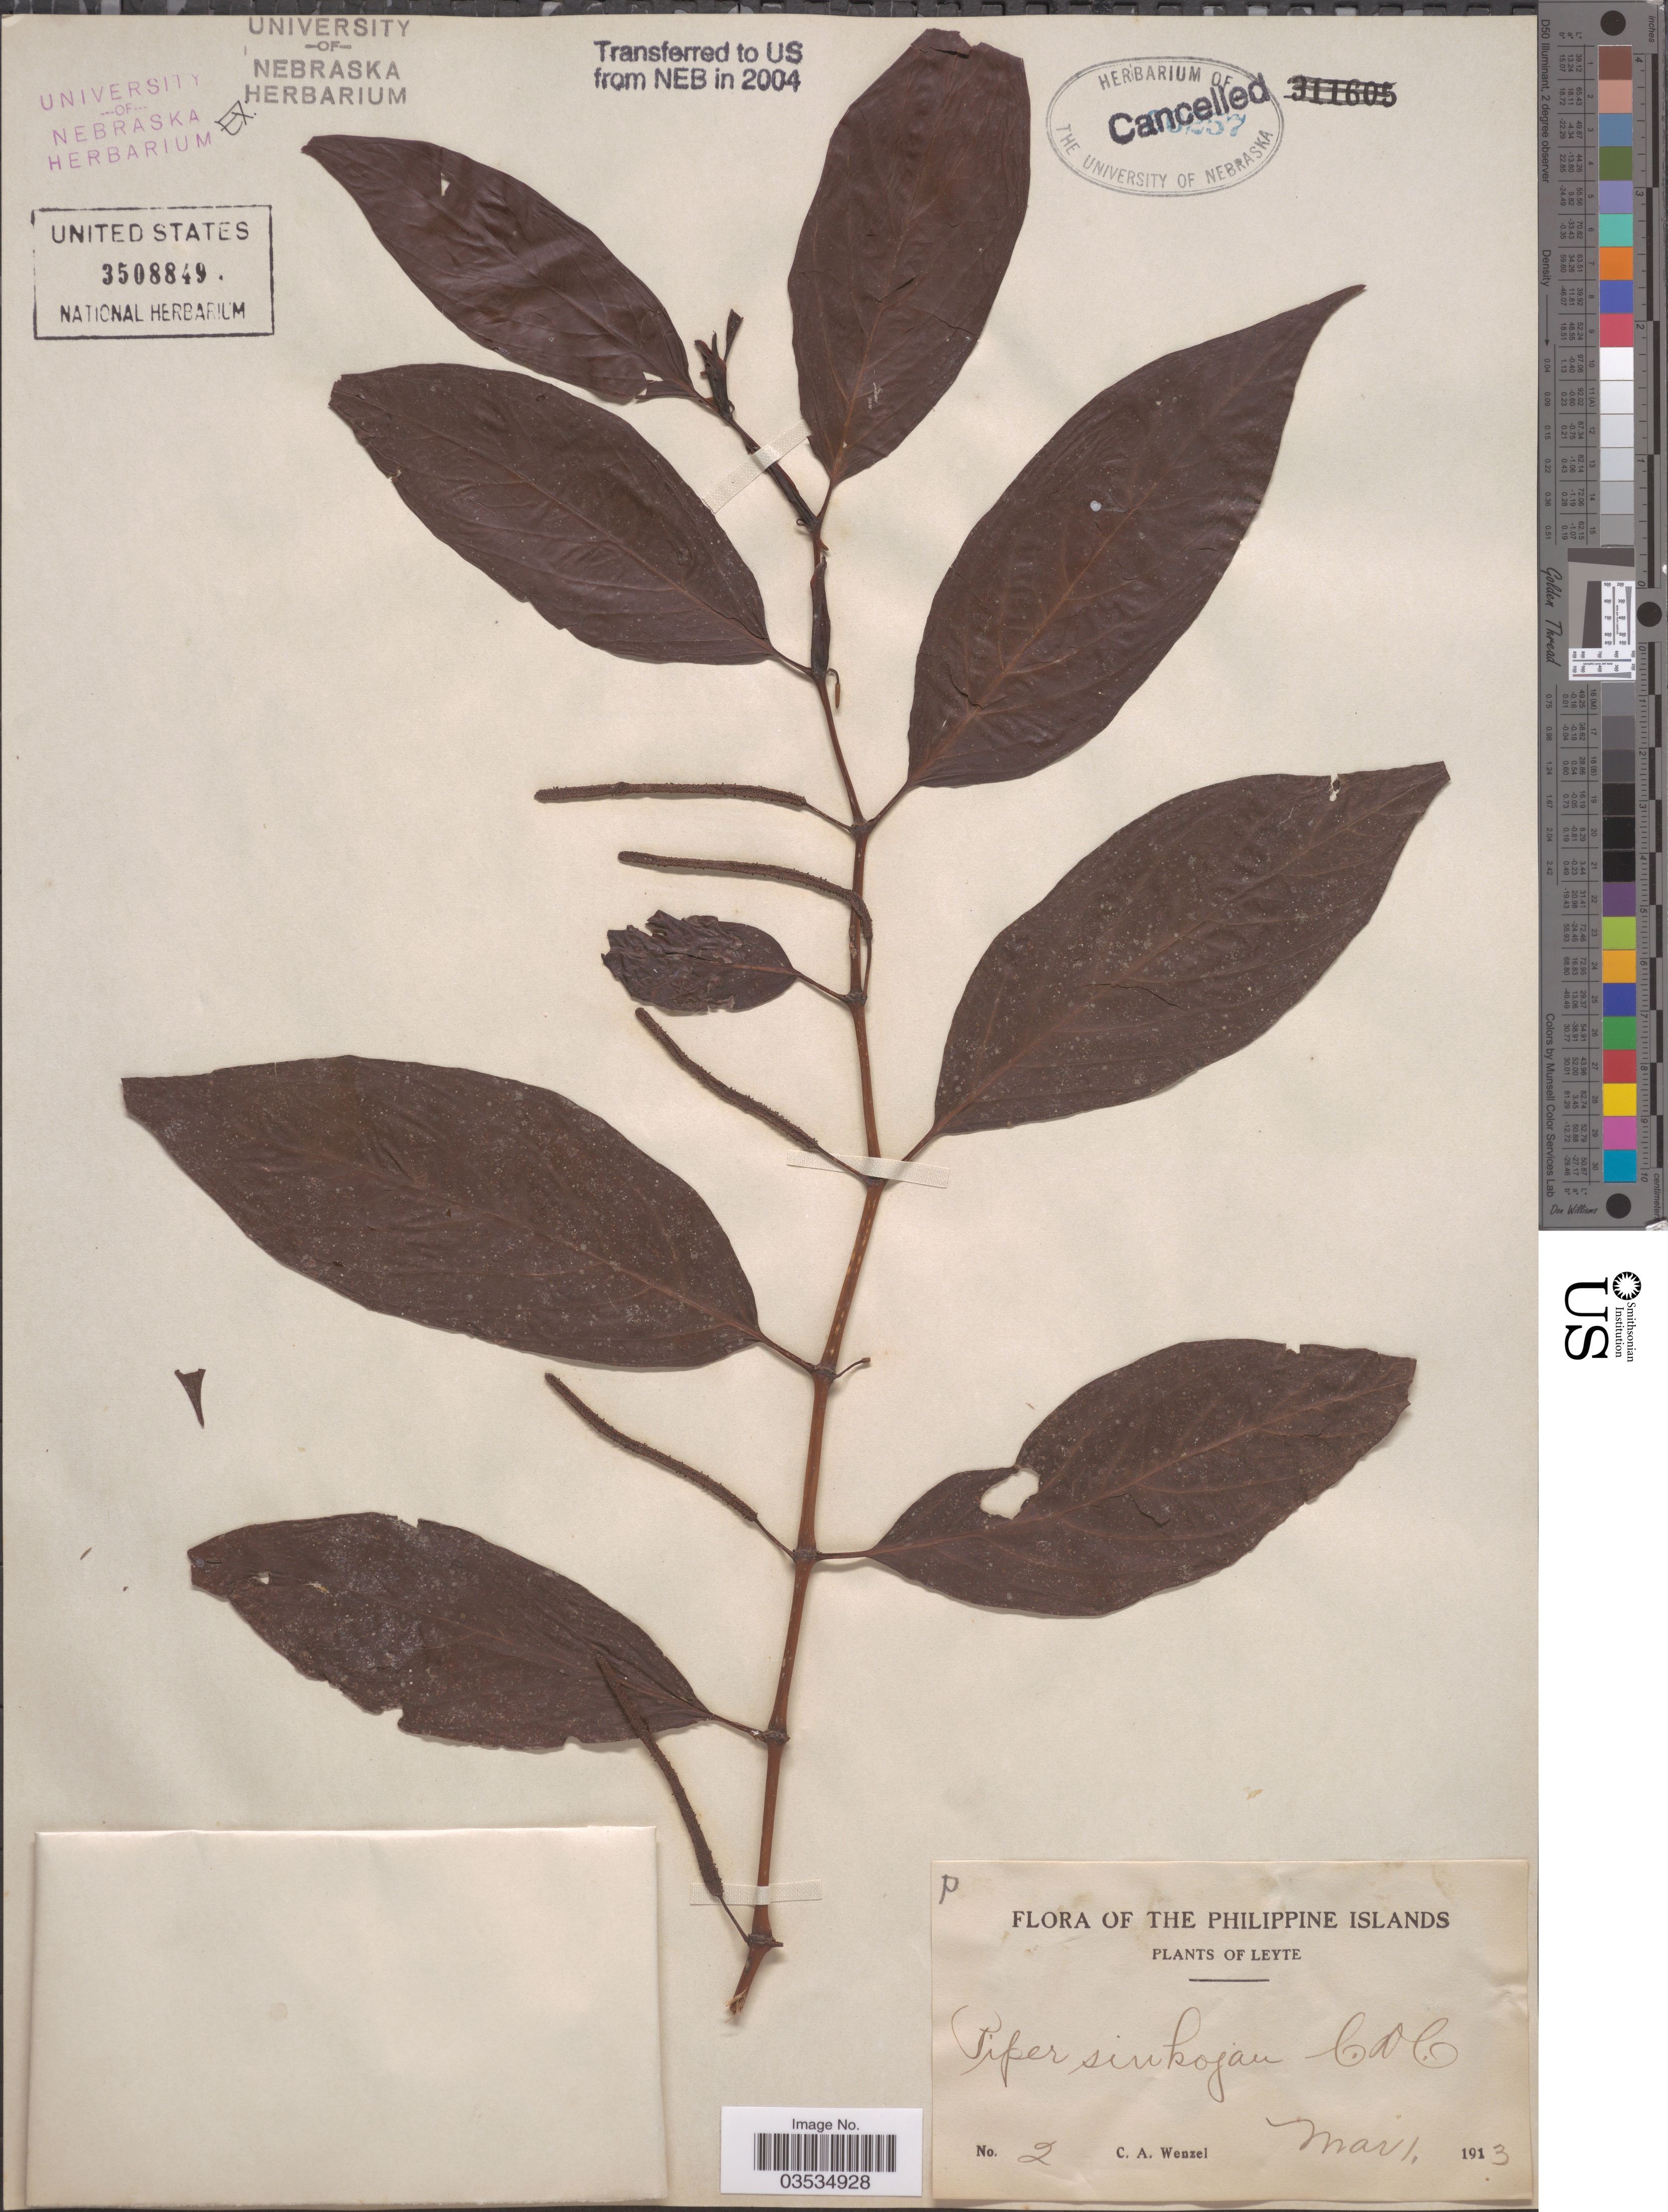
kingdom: Plantae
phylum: Tracheophyta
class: Magnoliopsida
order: Piperales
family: Piperaceae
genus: Piper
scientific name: Piper singkojan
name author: C. DC. ex Koord.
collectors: C. Wenzel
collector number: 2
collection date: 1913-03-01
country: Philippines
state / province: Eastern Visayas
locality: Leyte.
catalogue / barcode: US 3508849